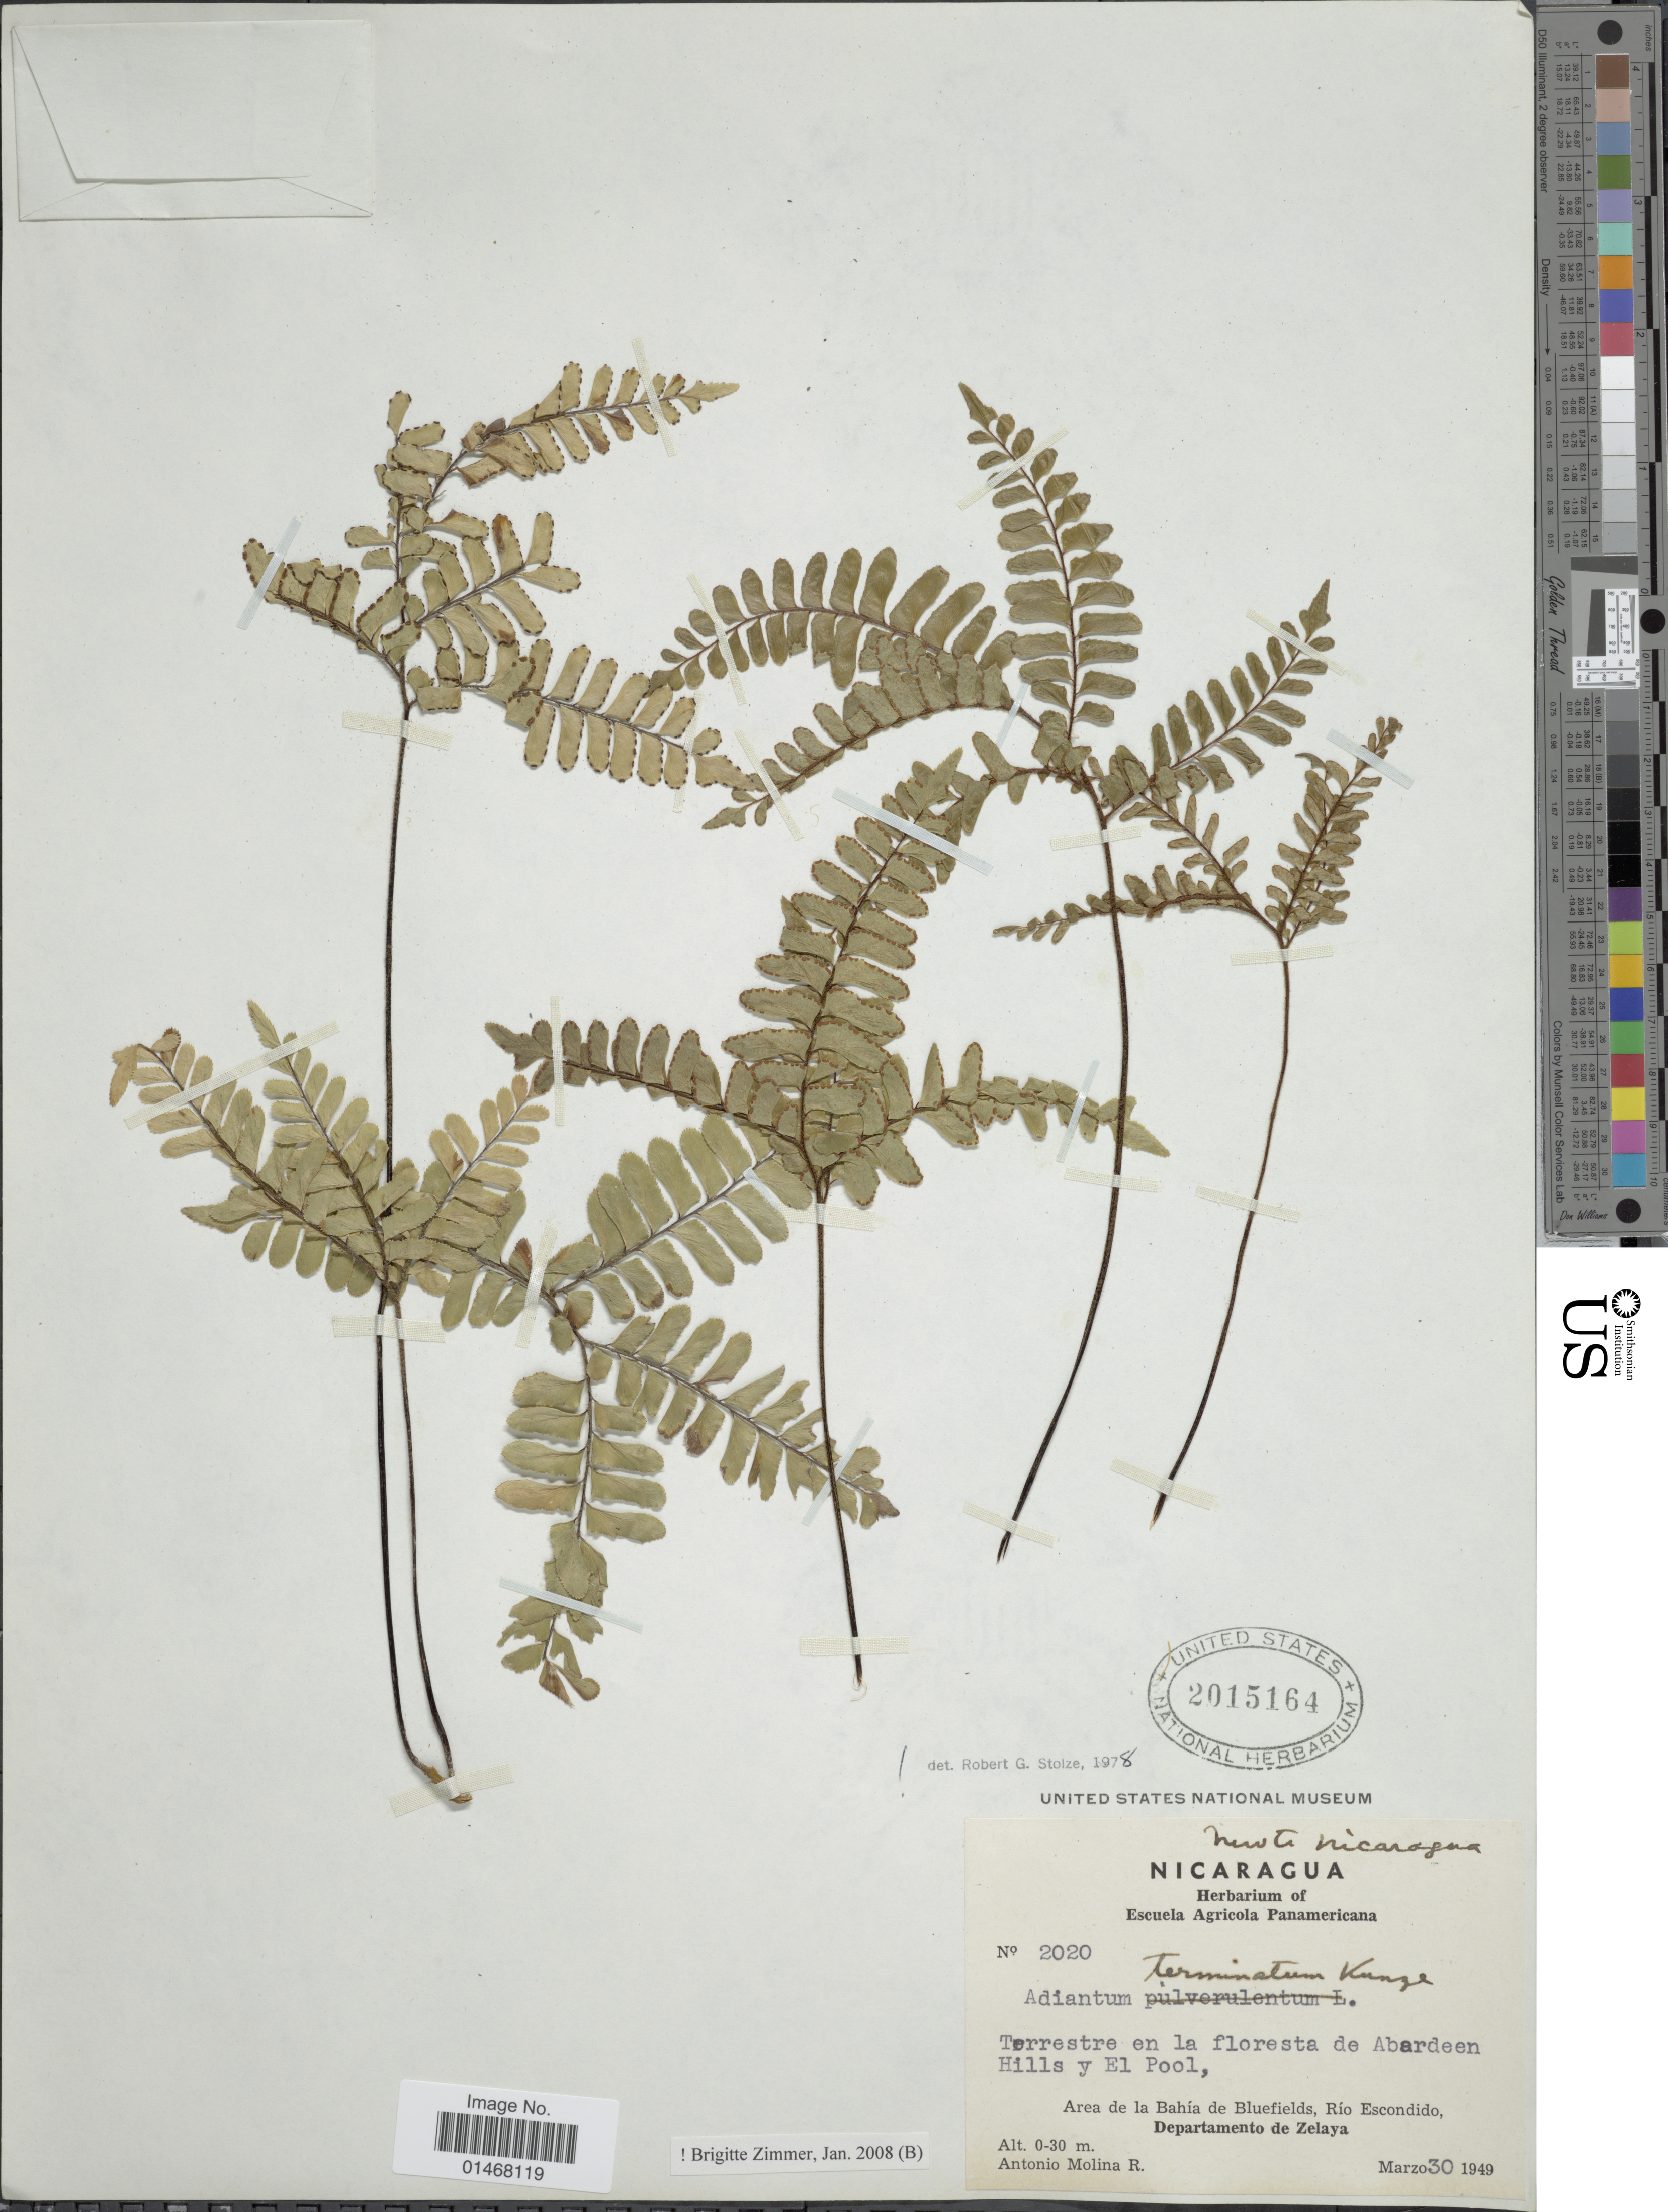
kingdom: Plantae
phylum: Tracheophyta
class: Polypodiopsida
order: Polypodiales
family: Pteridaceae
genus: Adiantum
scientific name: Adiantum terminatum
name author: Kunze ex Miq.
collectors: A. Molina R.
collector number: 2020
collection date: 1949-03-30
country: Nicaragua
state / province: Atlantico Norte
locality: Terrestre en la floresta de Abardeen Hill y El Pool, Area de la Bahí de Bluefields, Río Escondido, Departamento de Zelaya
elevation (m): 0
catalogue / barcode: US 2015164